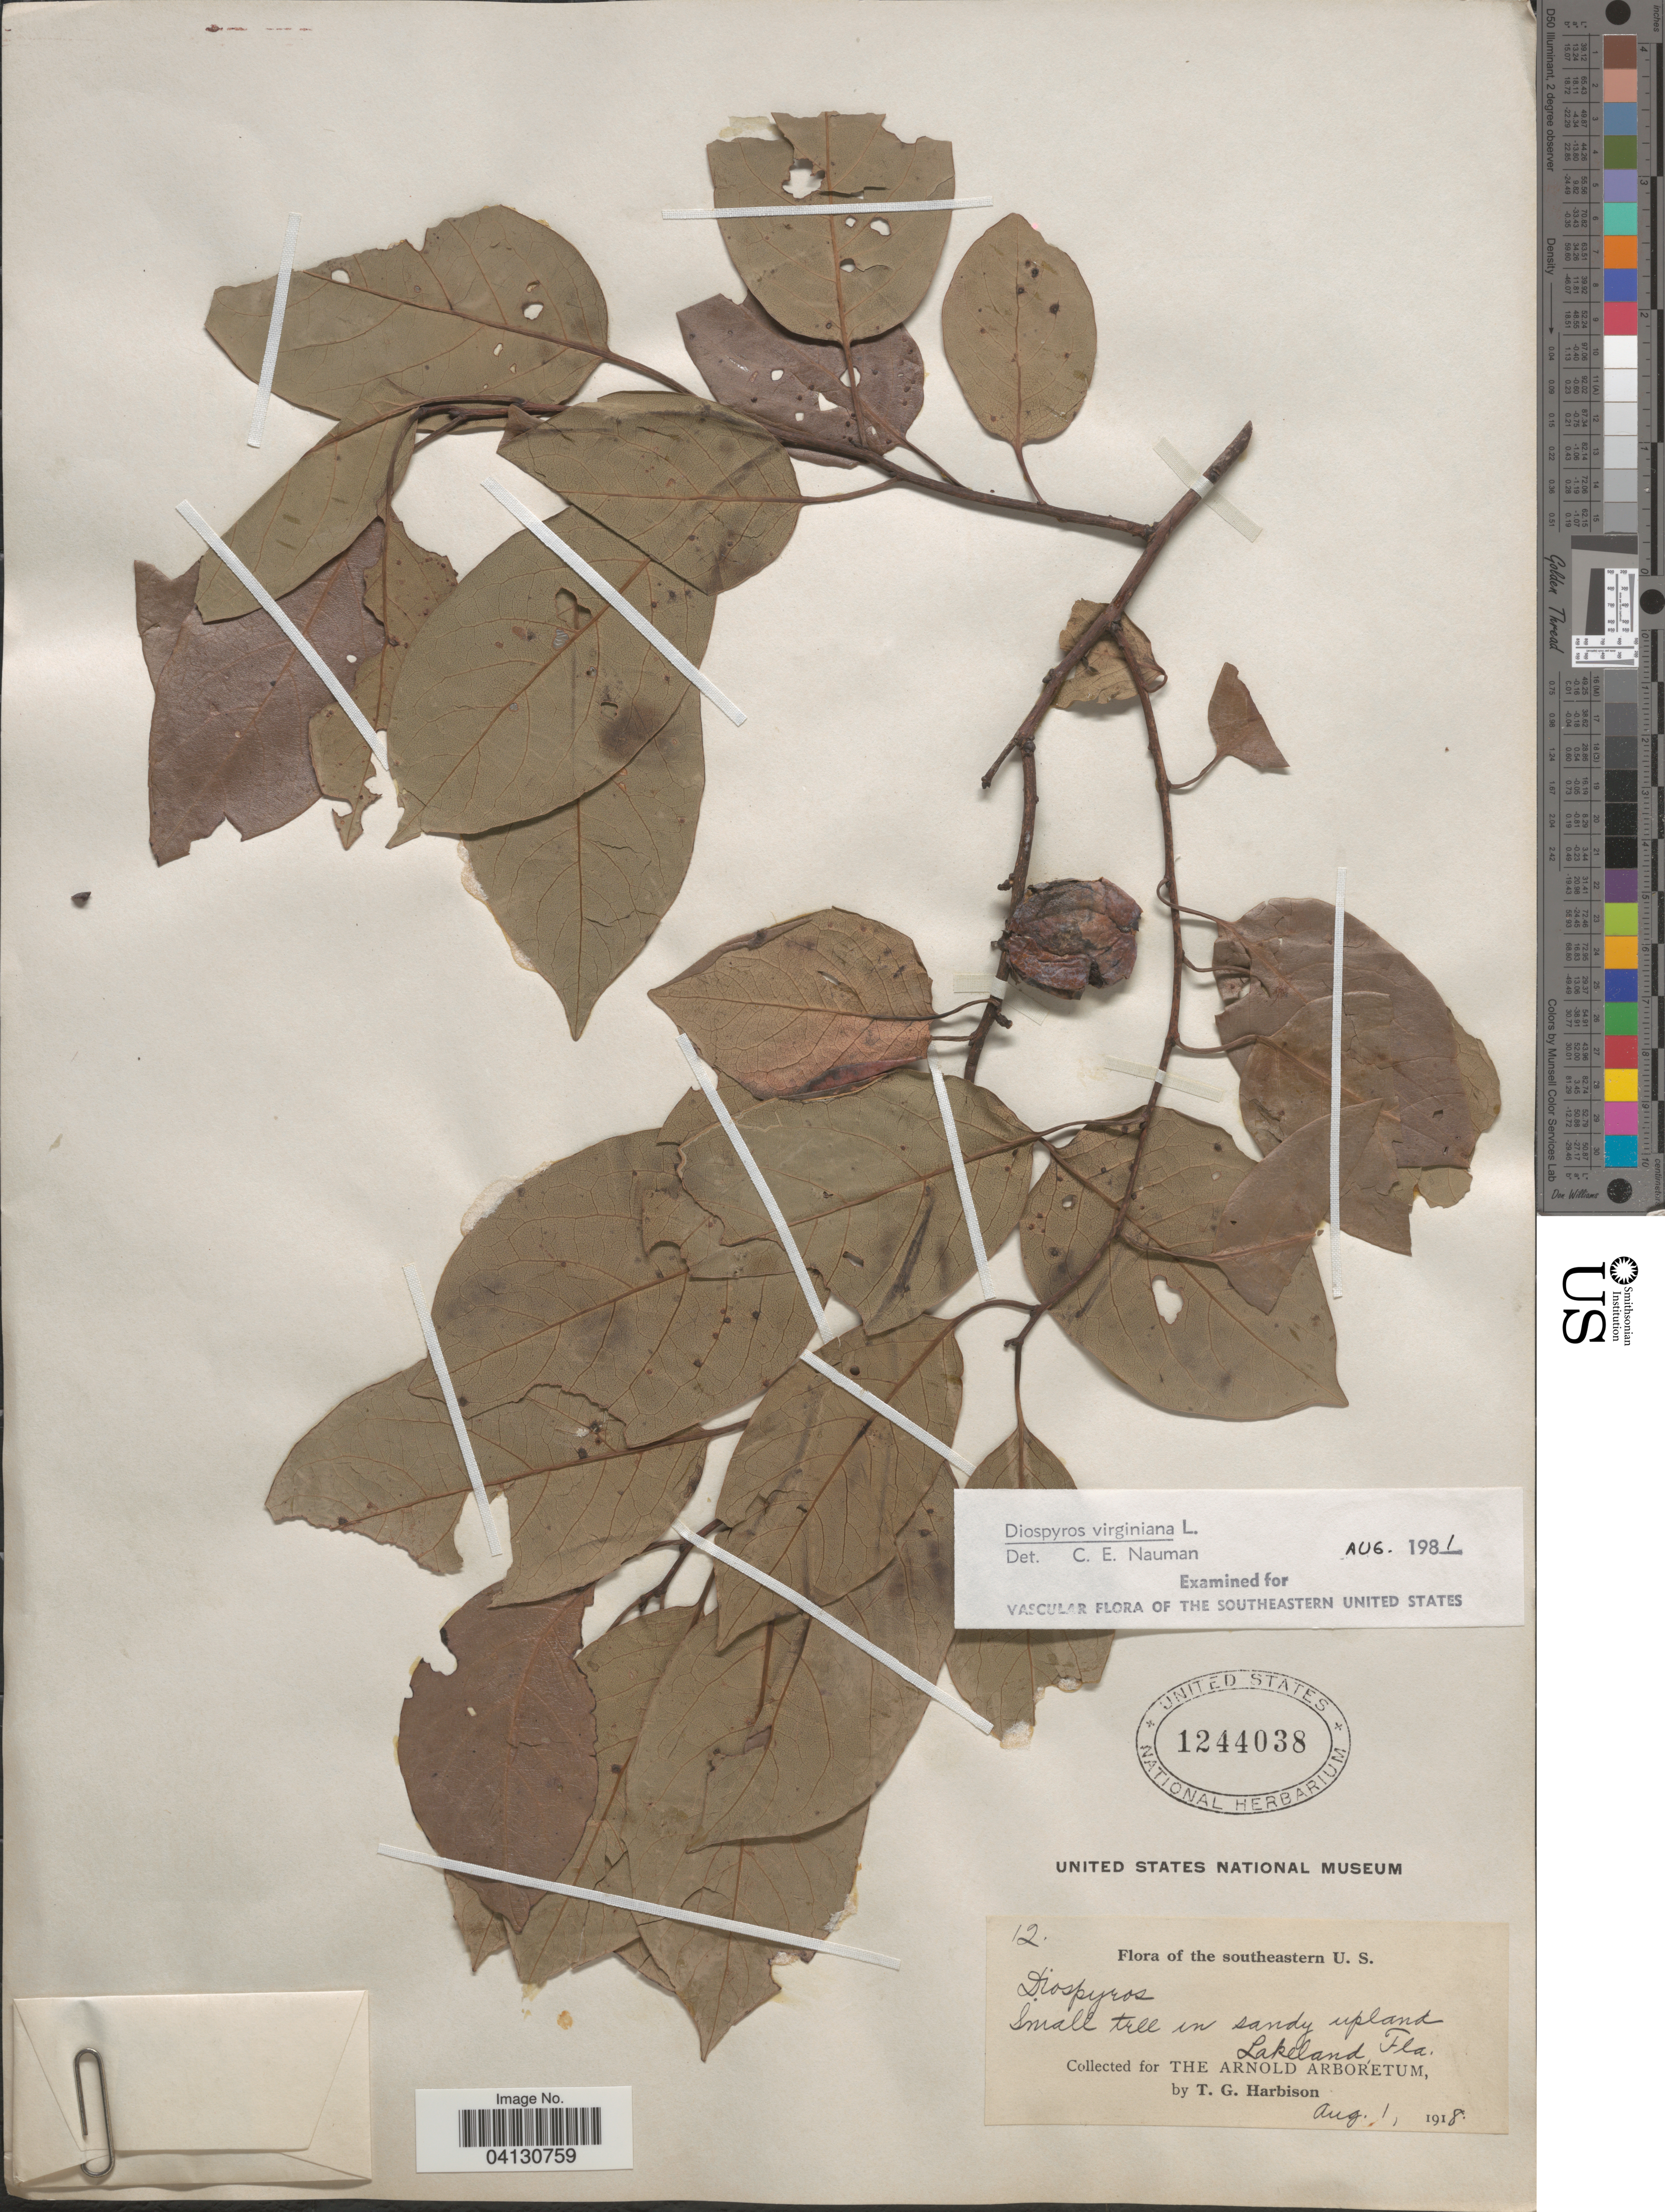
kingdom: Plantae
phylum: Tracheophyta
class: Magnoliopsida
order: Ericales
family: Ebenaceae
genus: Diospyros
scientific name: Diospyros virginiana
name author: L.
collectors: T. Harbison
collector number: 12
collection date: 1918-08-01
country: United States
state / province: Florida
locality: Southeastern U. S. Lakeland.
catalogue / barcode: US 1244038